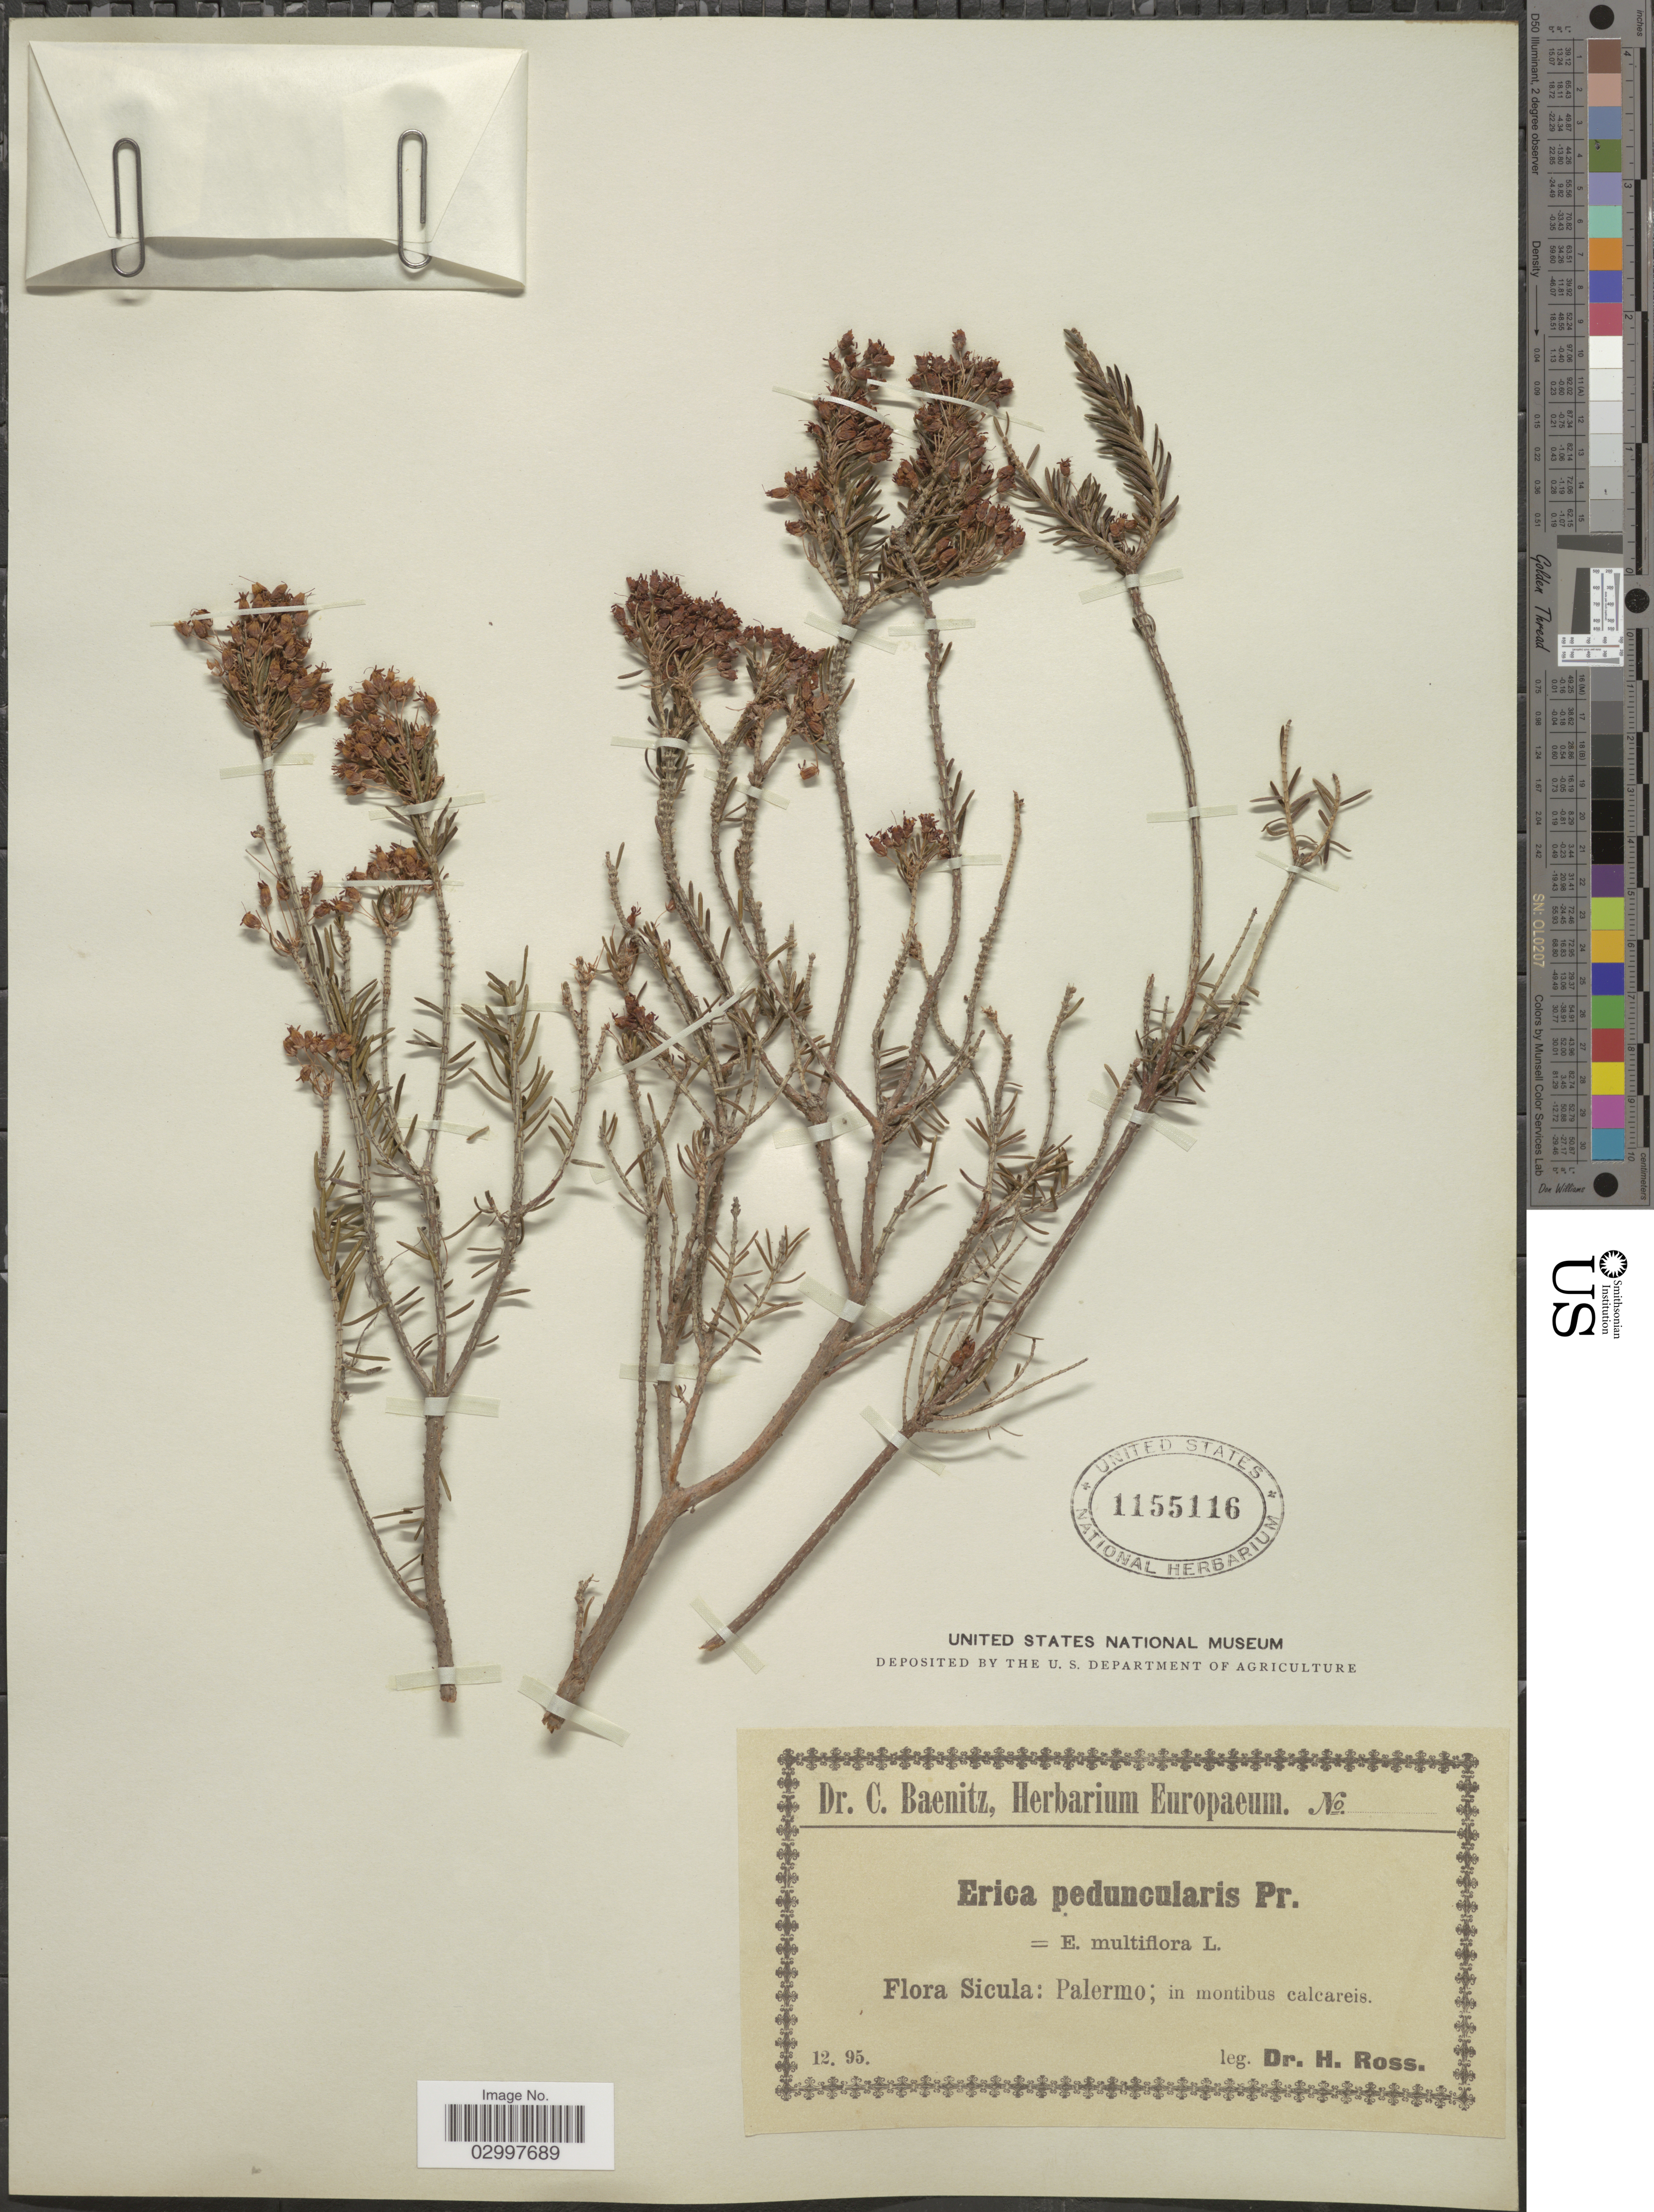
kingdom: Plantae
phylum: Tracheophyta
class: Magnoliopsida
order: Ericales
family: Ericaceae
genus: Erica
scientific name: Erica peduncularis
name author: C. Presl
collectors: H. Ross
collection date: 1895-12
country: Italy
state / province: Siciliana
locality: Sicula: Palermo.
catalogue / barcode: US 1155116